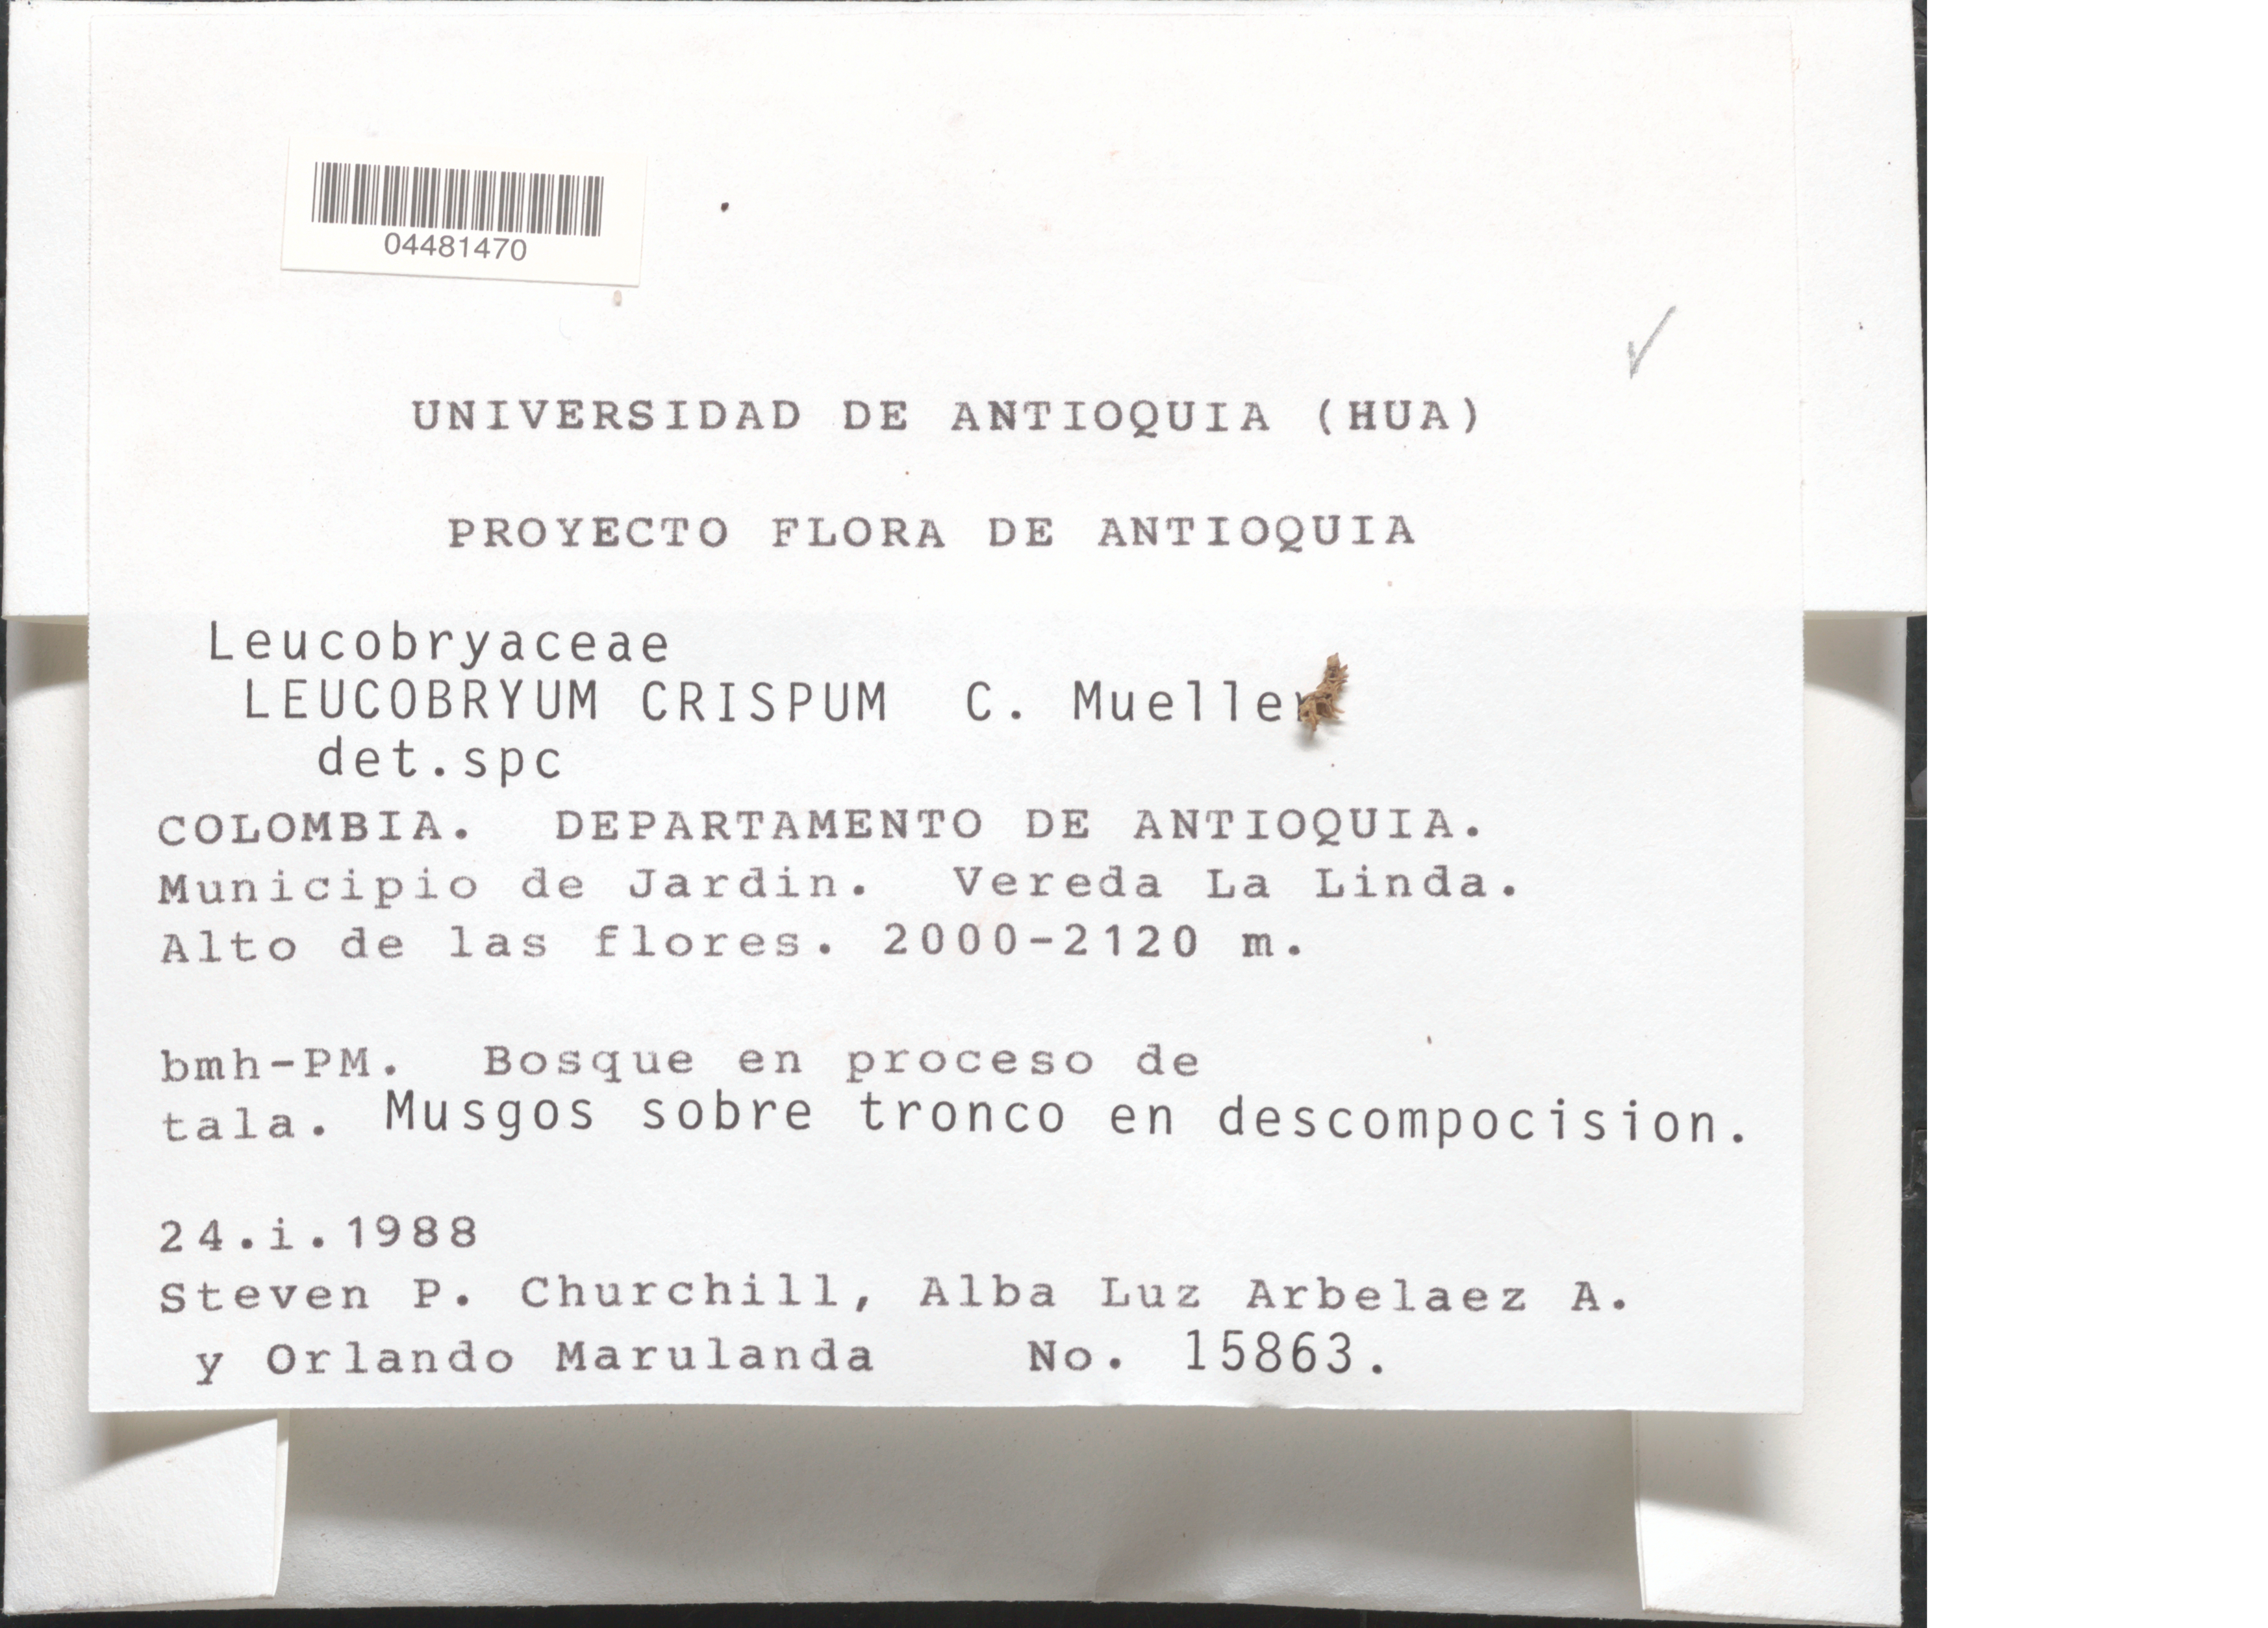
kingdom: Plantae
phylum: Bryophyta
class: Bryopsida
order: Dicranales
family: Leucobryaceae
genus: Leucobryum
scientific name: Leucobryum crispum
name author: Müll. Hal.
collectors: S. Churchill, A. L. Arbelaez & O. Marulanda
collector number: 15863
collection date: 1988-01-24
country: Colombia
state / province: Antioquia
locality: Departamento de Antioquia. Municipio de Jardin. Vereda La Linda.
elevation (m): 2000